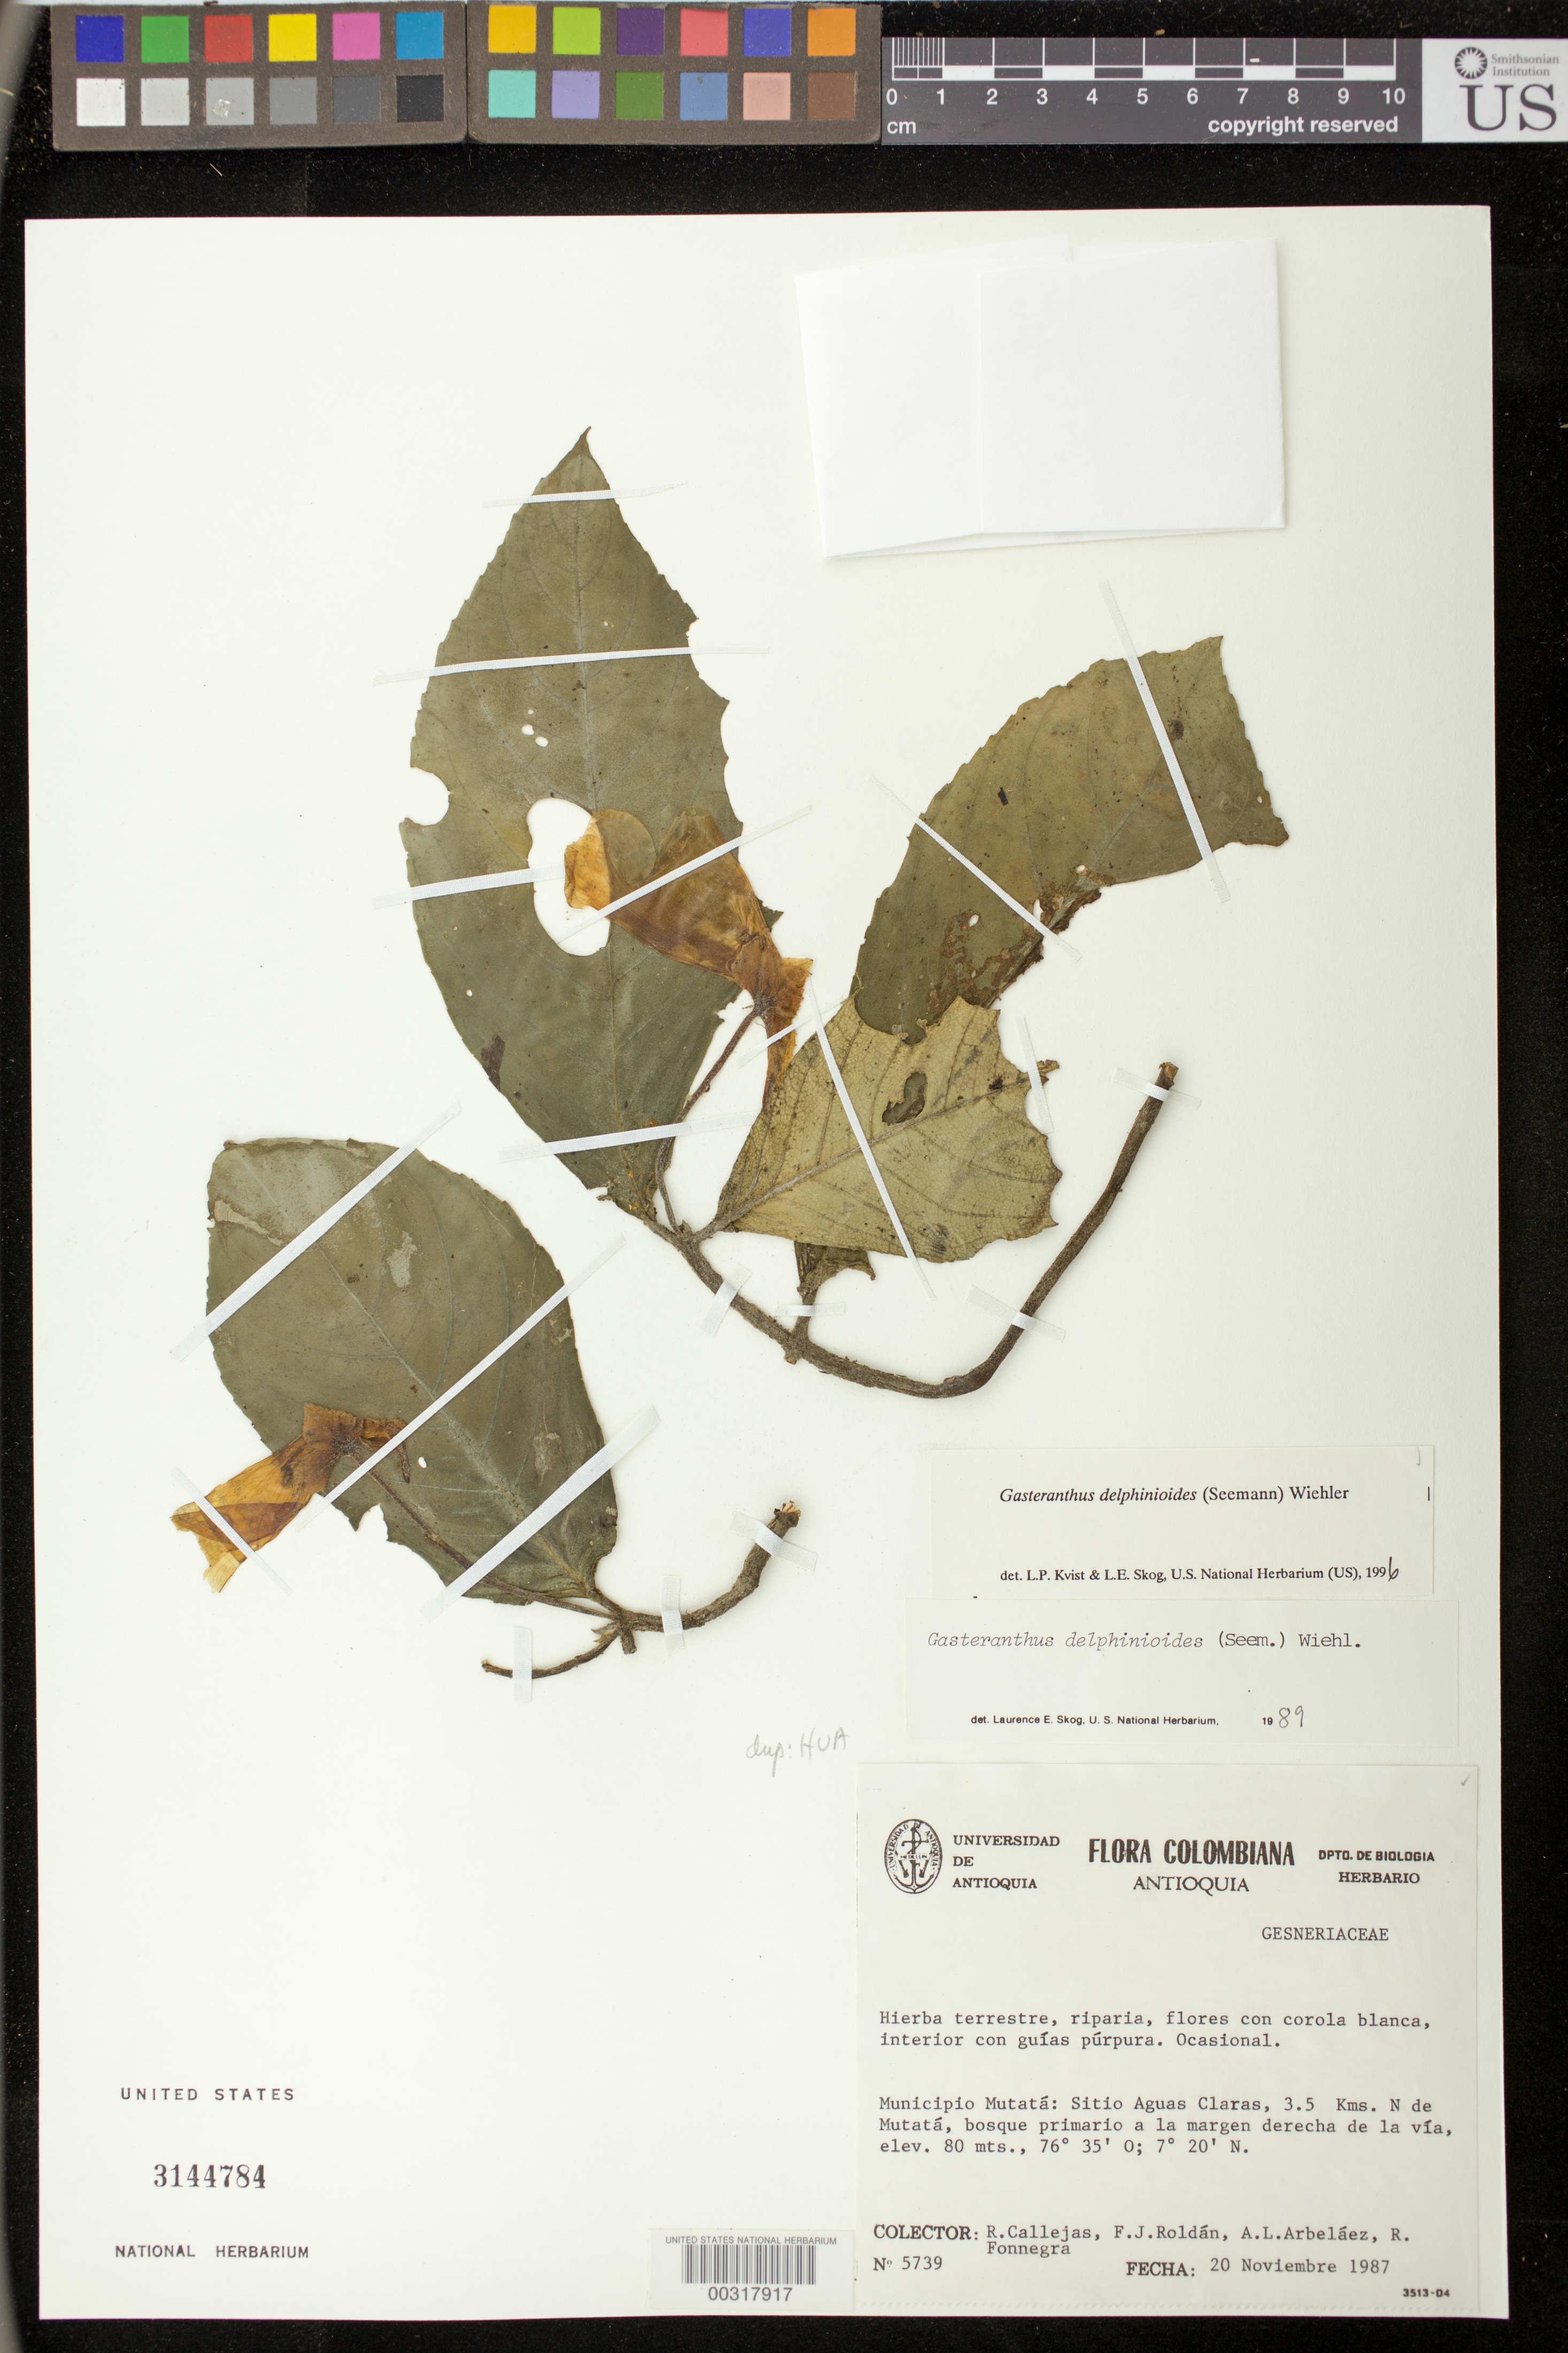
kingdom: Plantae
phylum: Tracheophyta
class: Magnoliopsida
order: Lamiales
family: Gesneriaceae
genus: Gasteranthus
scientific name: Gasteranthus delphinioides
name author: (Seem.) Wiehler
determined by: Skog, Laurence E.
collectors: R. Callejas, R. Fonnegra G., F. J. Roldán & A. L. Arbelaez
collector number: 5739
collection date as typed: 20 Nov 1987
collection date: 1987-11-20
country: Colombia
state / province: Antioquia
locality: Mpio. Mutatá: Sitio Aguas Claras, 3.5 km N de Mutatá, a la margen derecha de la vía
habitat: Bosque primario, riparia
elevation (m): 80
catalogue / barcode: US 3144784